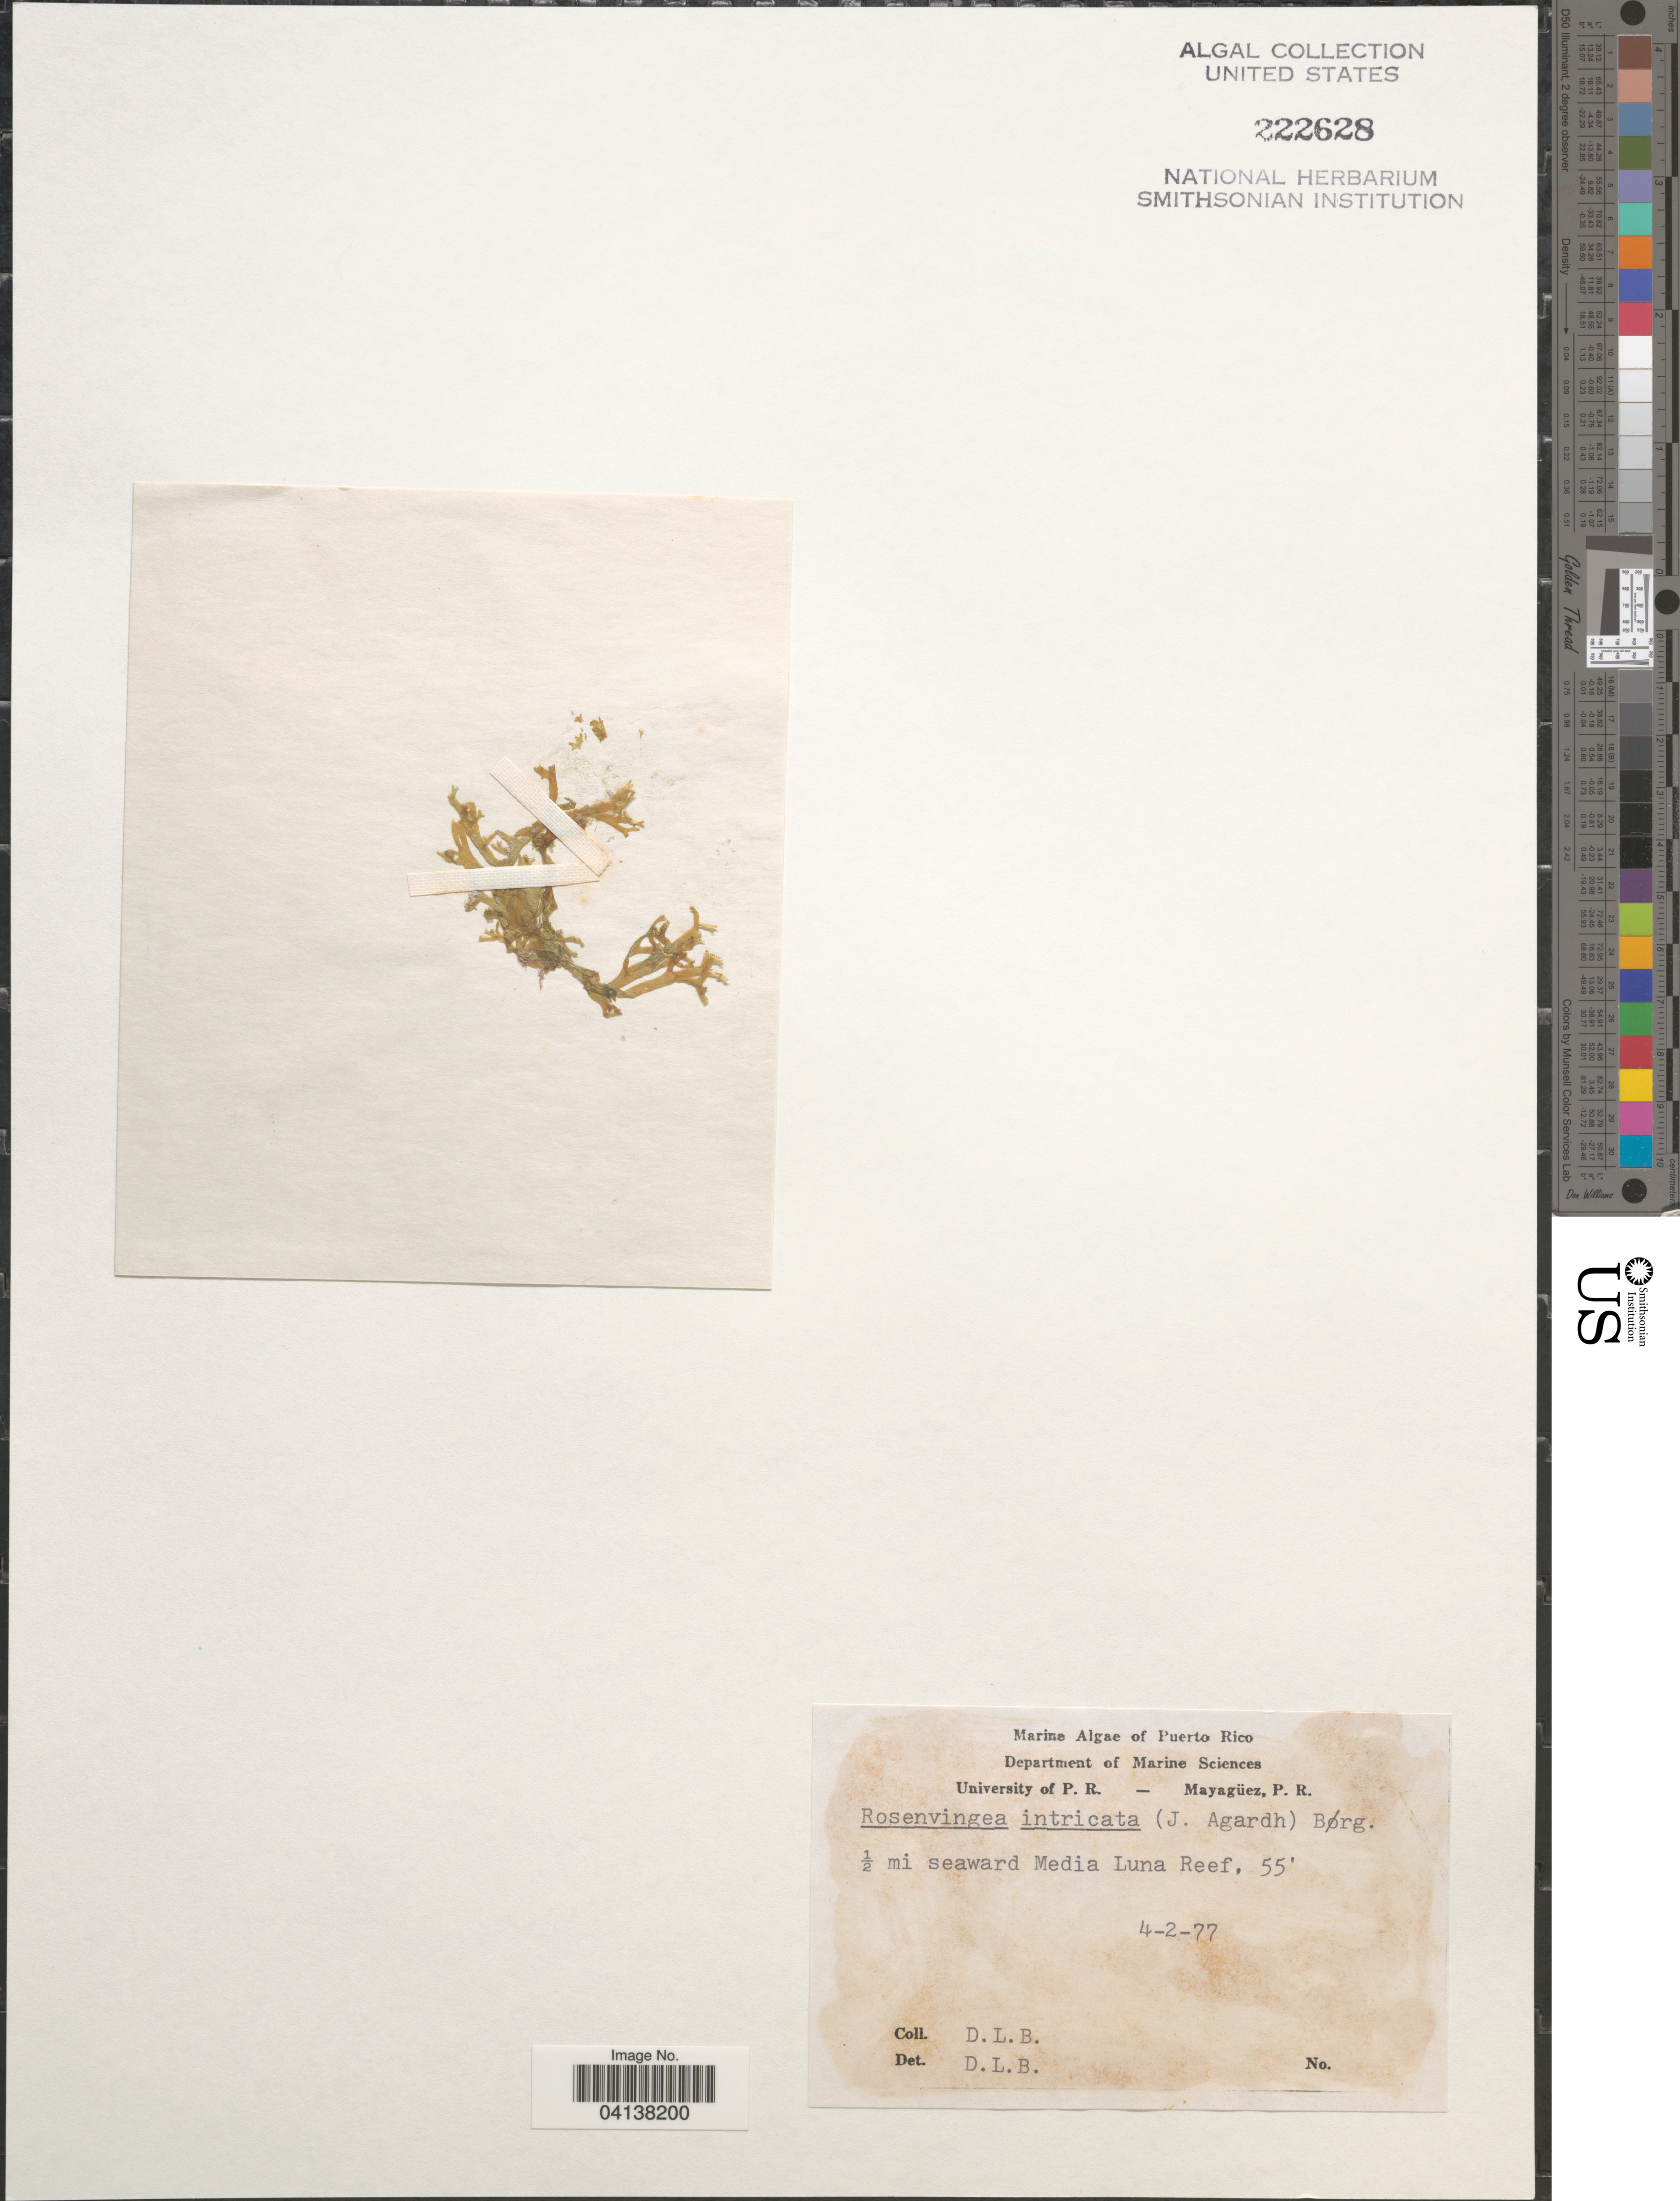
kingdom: Chromista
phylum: Ochrophyta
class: Phaeophyceae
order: Scytosiphonales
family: Scytosiphonaceae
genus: Rosenvingea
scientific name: Rosenvingea endiviifolia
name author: (Martius) M.J. Wynne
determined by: Algae name updating Project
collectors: D. L. B.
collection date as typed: Transcribed d/m/y: 4/2/77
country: Puerto Rico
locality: ½ mi seaward Media Luna Reef.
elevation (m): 17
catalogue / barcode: US 222628